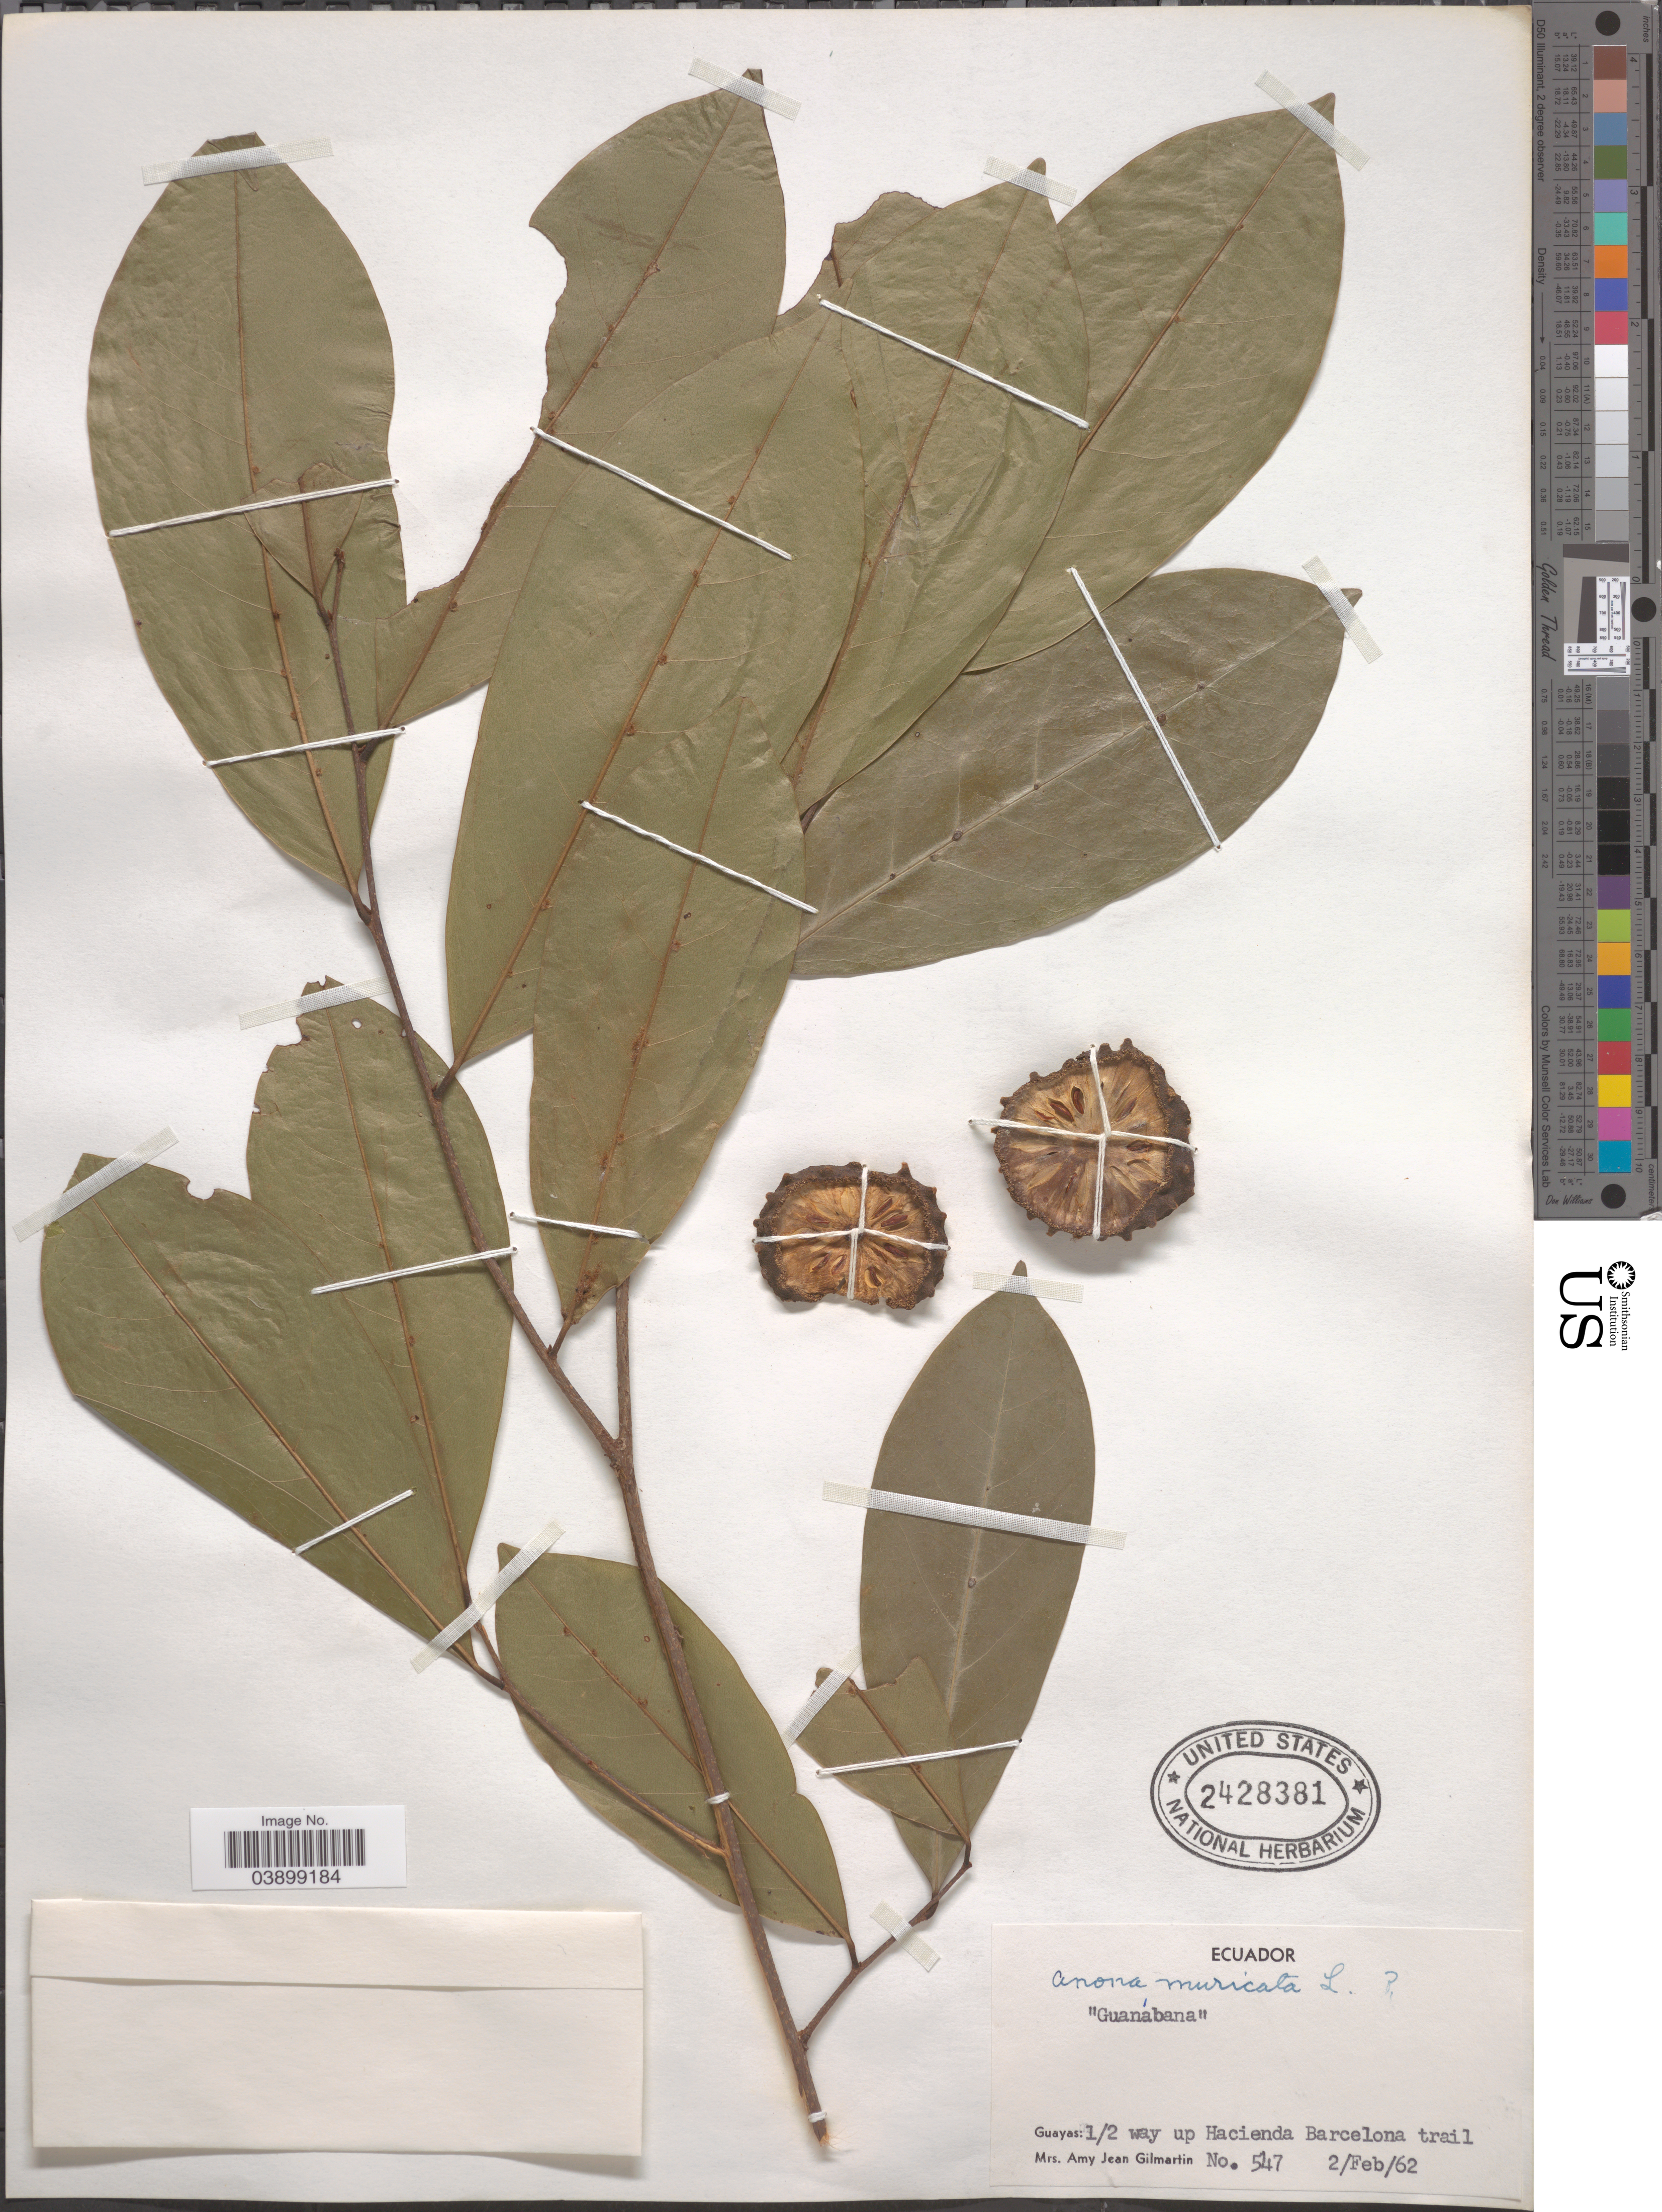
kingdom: Plantae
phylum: Tracheophyta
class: Magnoliopsida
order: Magnoliales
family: Annonaceae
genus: Annona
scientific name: Annona muricata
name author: L.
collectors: A. Gilmartin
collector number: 547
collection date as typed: Transcribed d/m/y: 2/2/62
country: Ecuador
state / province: Guayas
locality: ½ way up Hacienda Barcelona trail.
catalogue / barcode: US 2428381